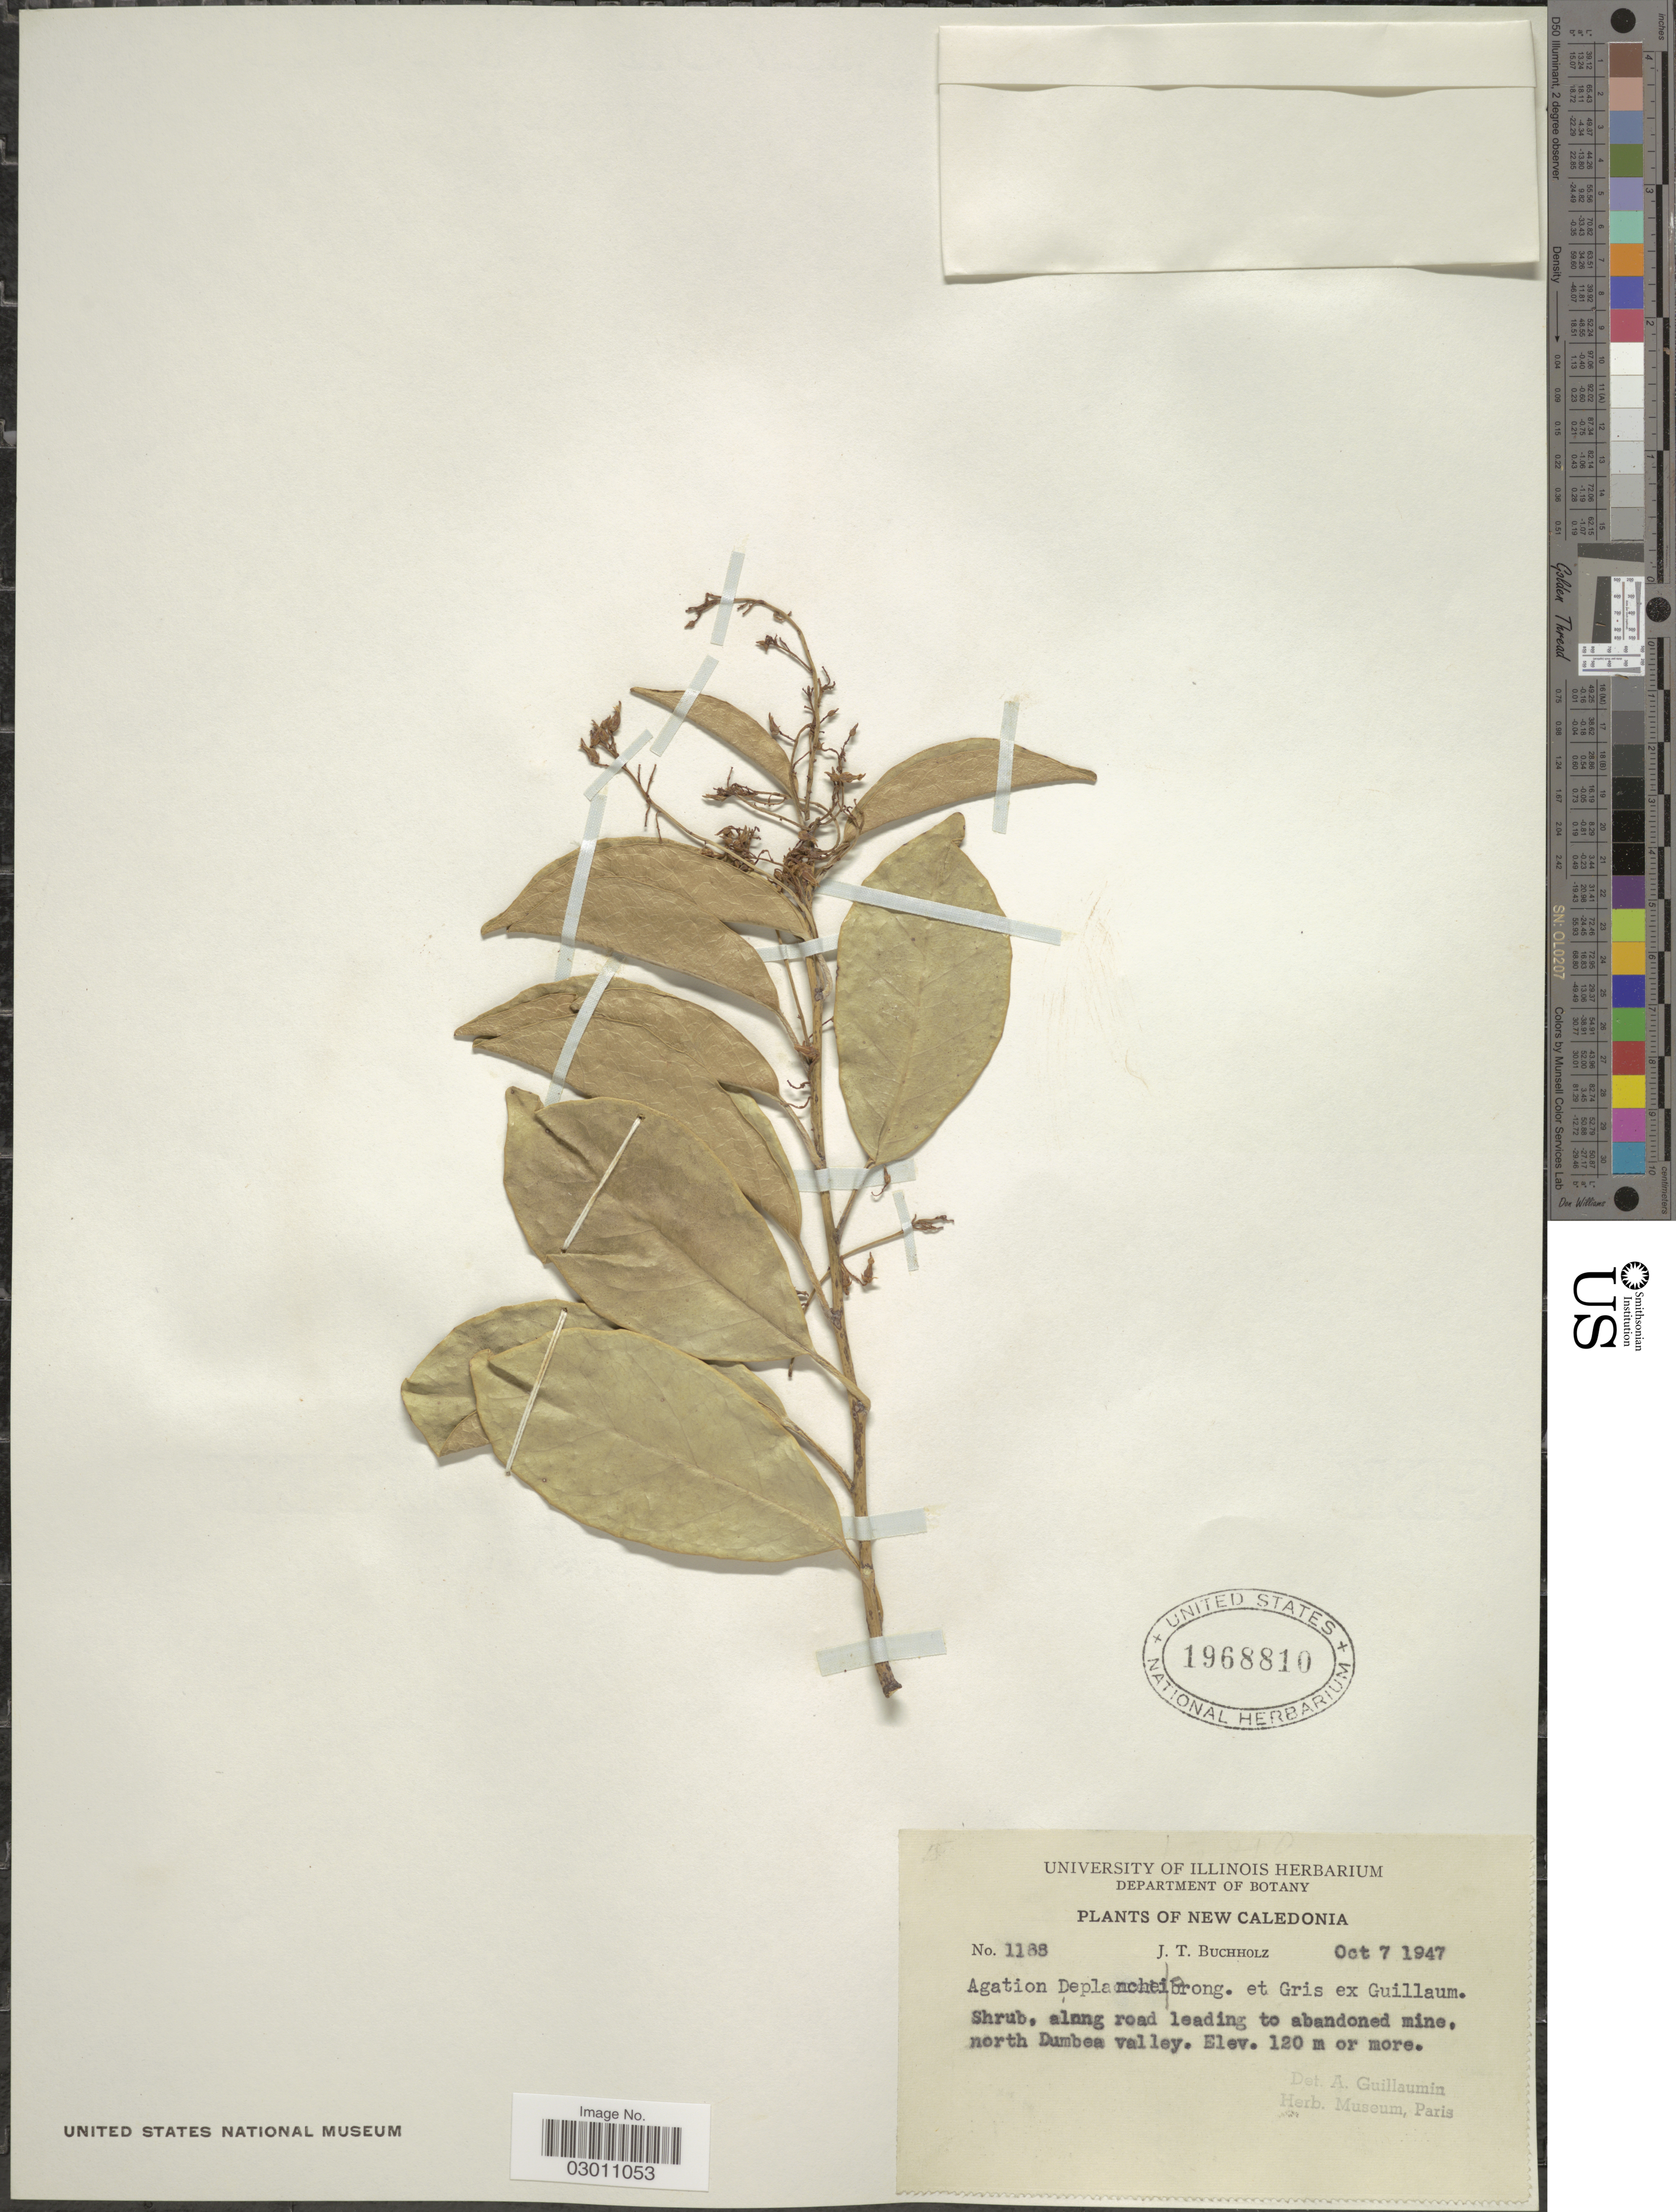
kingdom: Plantae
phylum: Tracheophyta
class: Magnoliopsida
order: Malpighiales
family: Violaceae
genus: Agatea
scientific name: Agatea longipedicellata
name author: (Baker f.) Guillaumin & Thorne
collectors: J. T. Buchholz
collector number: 1188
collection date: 1947-10-07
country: New Caledonia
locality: Along road leading to abandoned mine, north Dumbea valley.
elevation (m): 120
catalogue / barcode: US 1968810